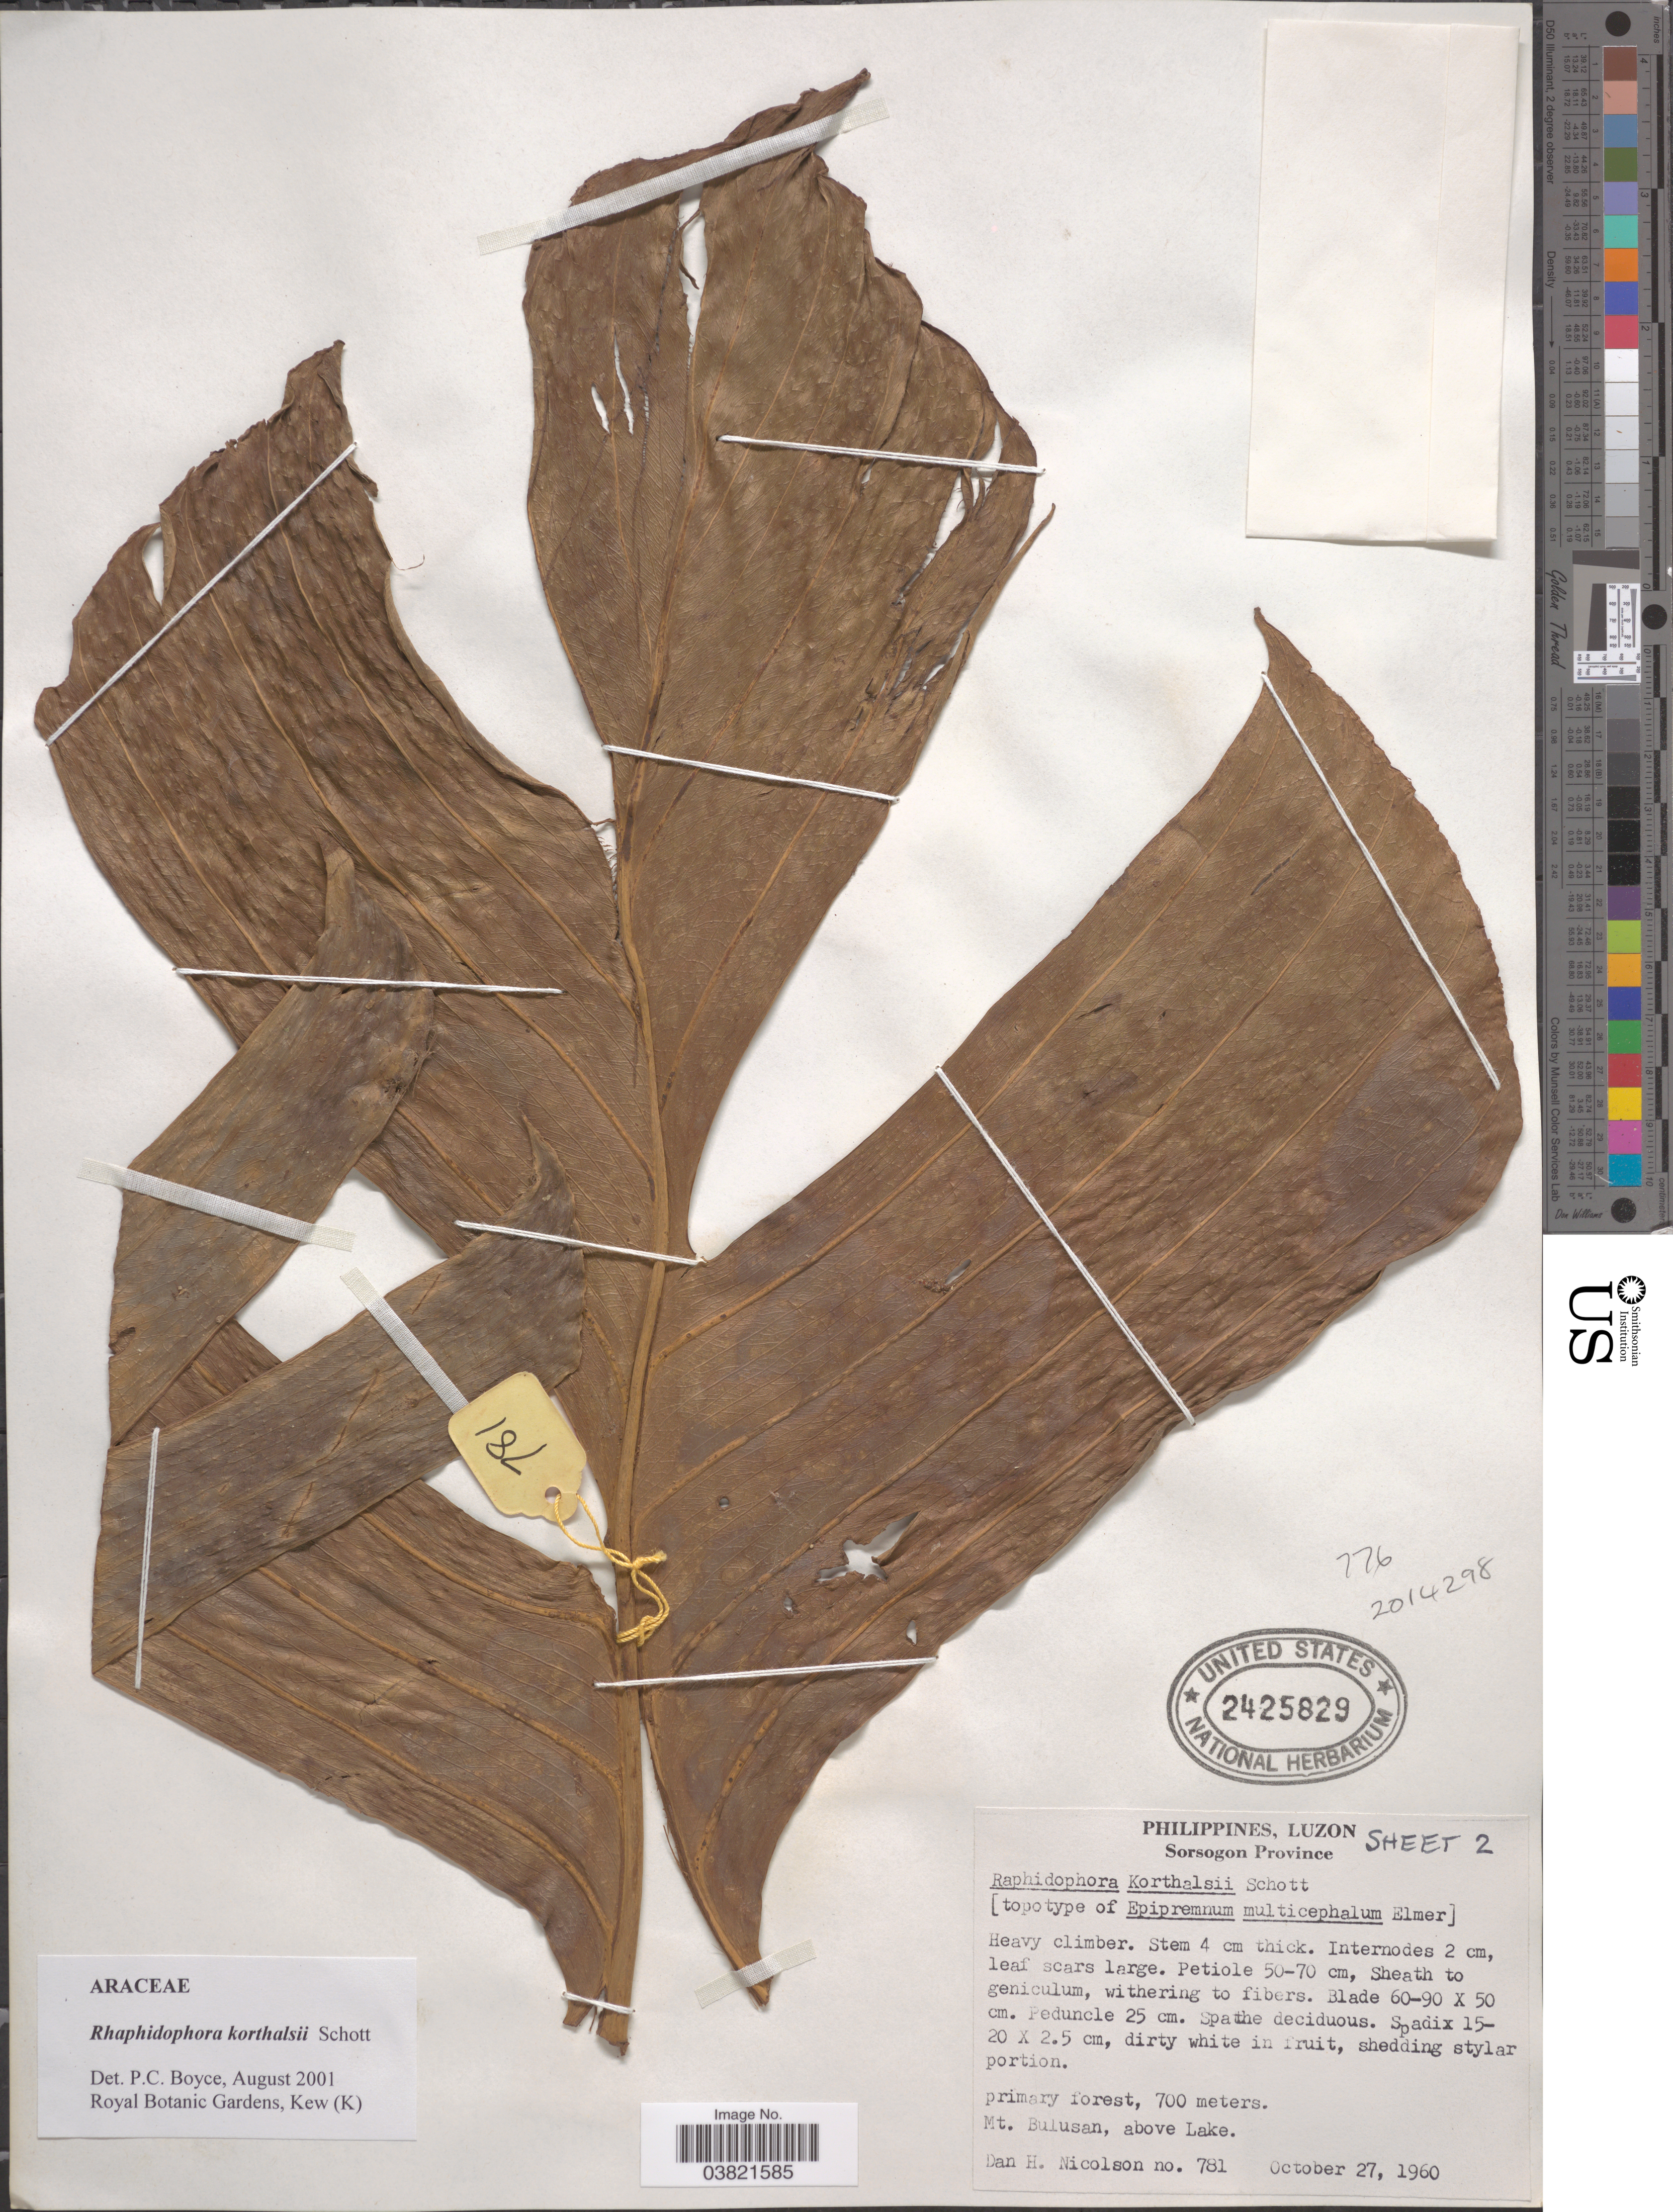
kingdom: Plantae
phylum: Tracheophyta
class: Liliopsida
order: Alismatales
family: Araceae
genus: Rhaphidophora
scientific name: Rhaphidophora korthalsii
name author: Schott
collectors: D. H. Nicolson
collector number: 781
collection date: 1960-10-27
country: Philippines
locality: Luzon. Sorsogon Province. Mt. Bulusan, above Lake.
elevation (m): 700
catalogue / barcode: US 2425829